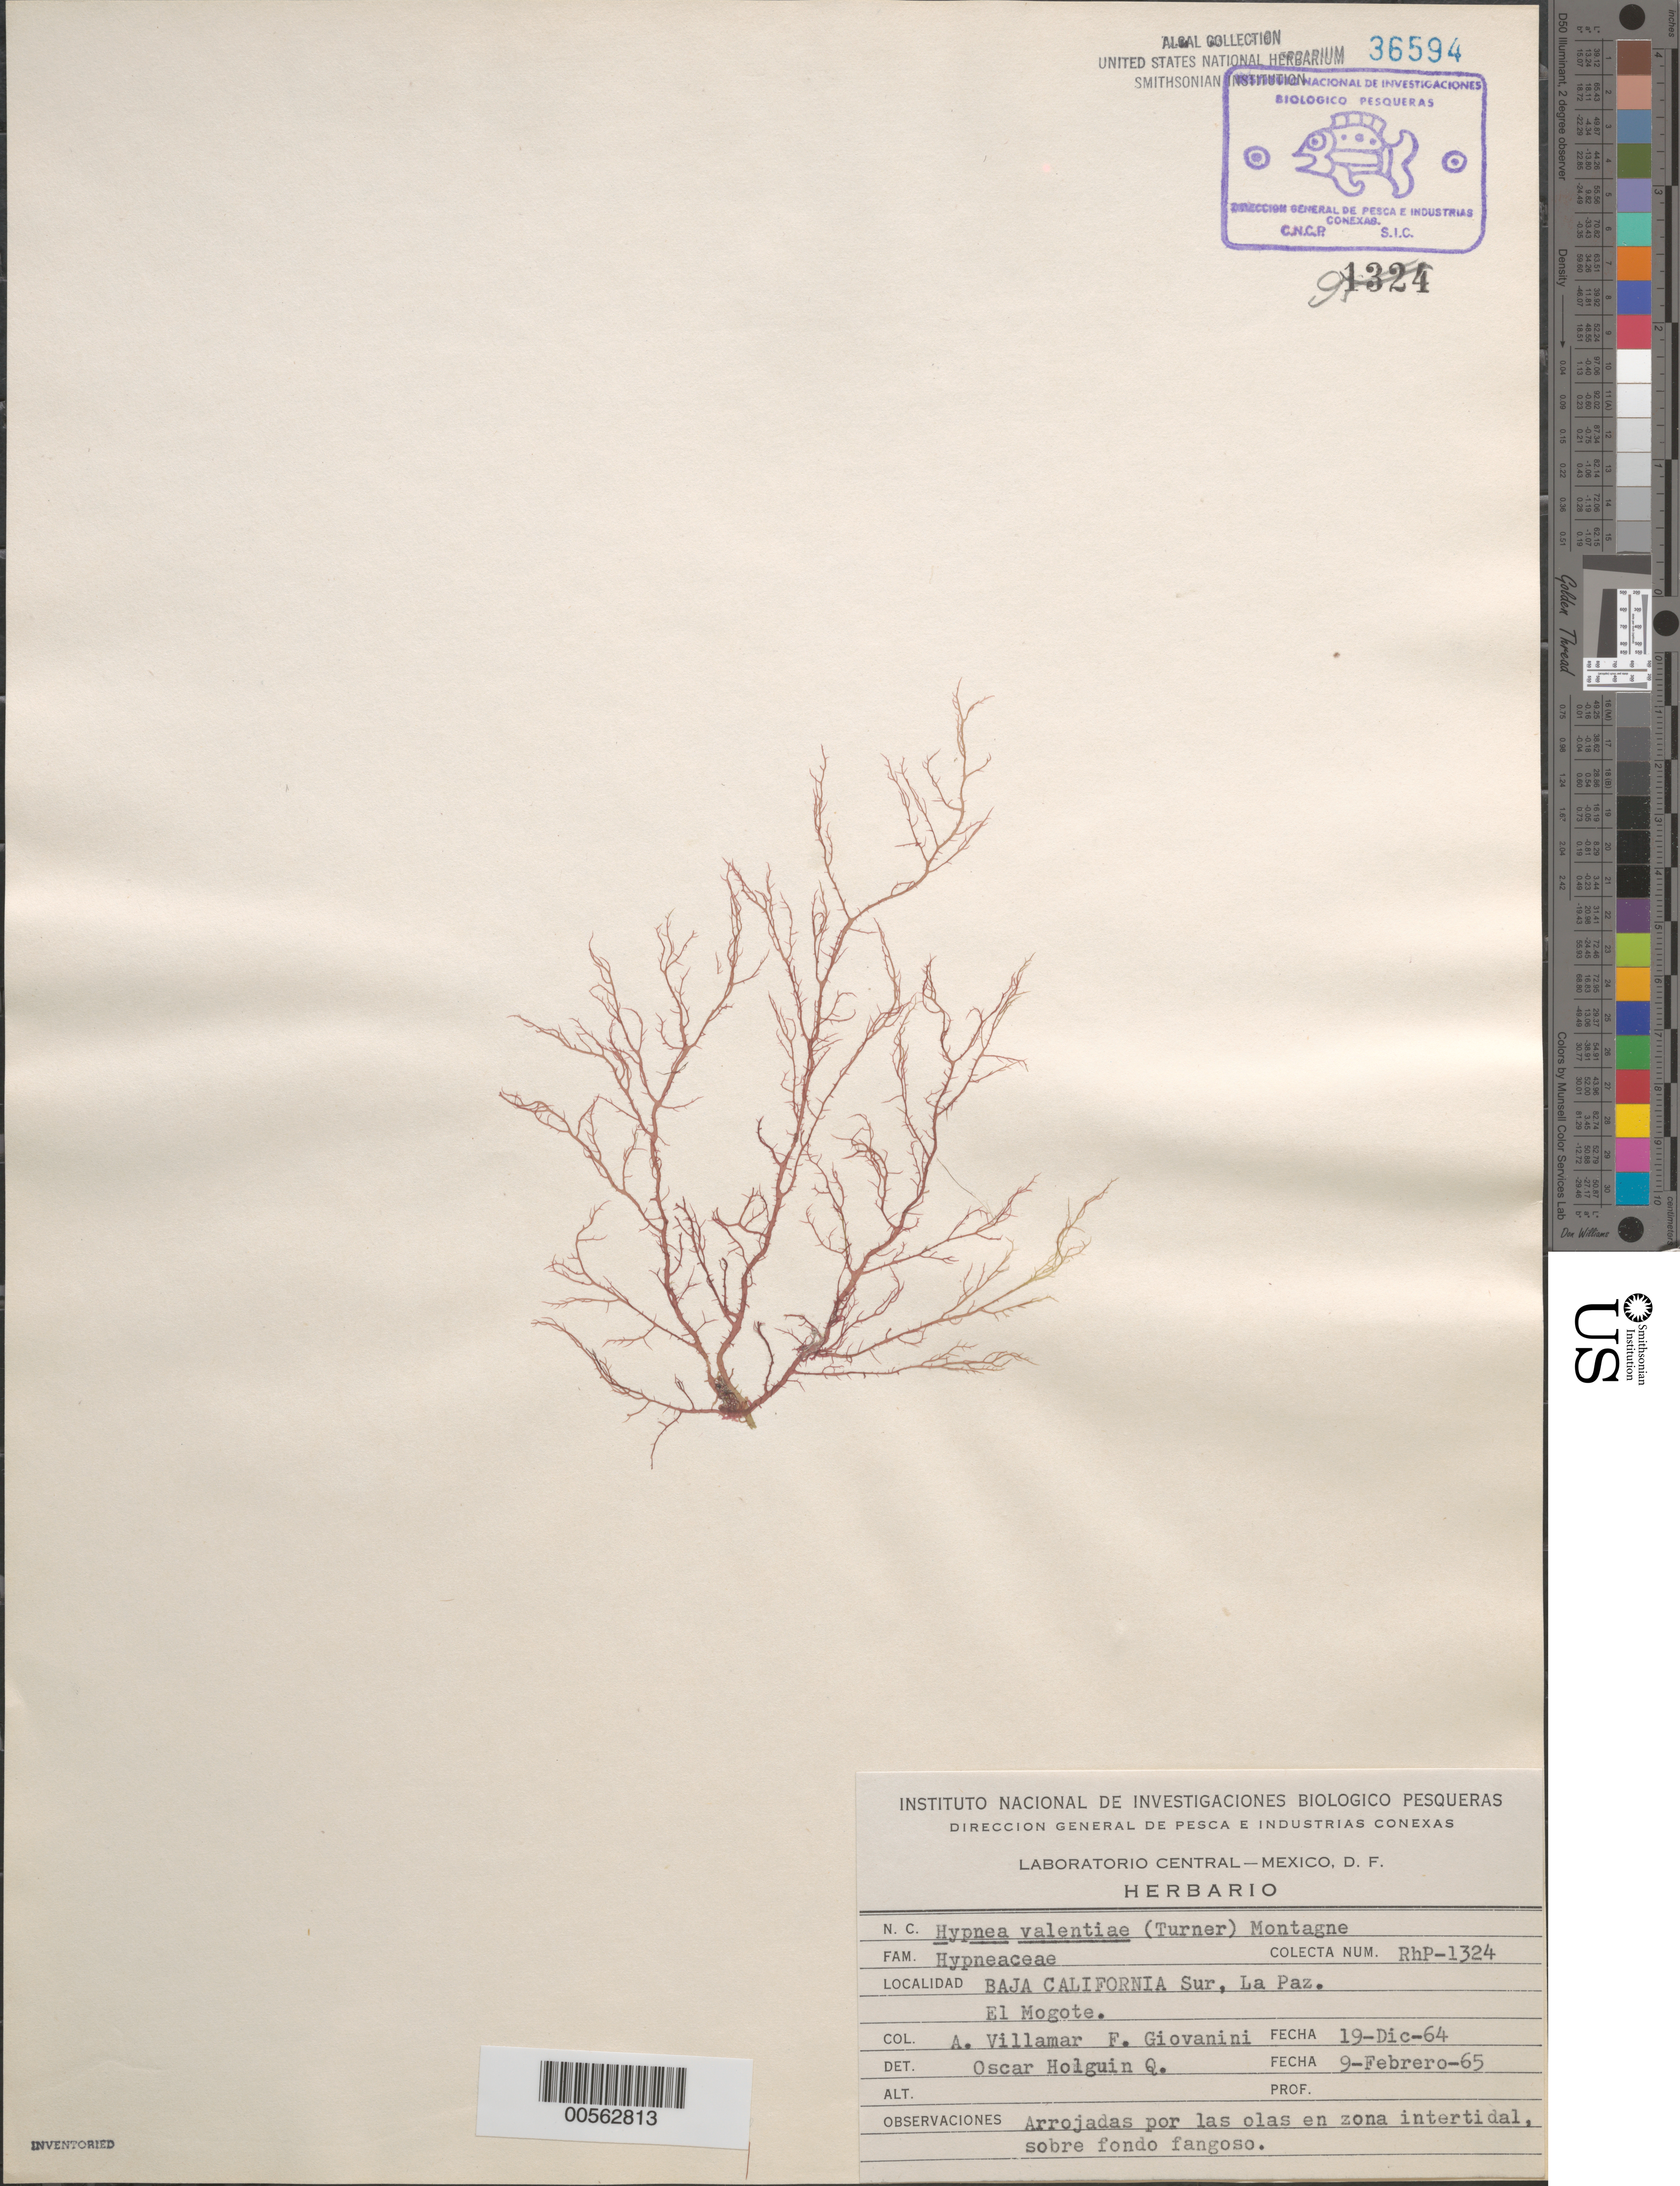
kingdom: Plantae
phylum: Rhodophyta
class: Florideophyceae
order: Gigartinales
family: Cystocloniaceae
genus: Hypnea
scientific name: Hypnea valentiae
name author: (Turner) Mont.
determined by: Holguin Q., O.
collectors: A. Villamar & F. Giovanini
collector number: RHP-1324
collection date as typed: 19 Dec 1964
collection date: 1964-12-19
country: Mexico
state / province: Baja California Sur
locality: El Mogote, La Paz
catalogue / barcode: US 36594